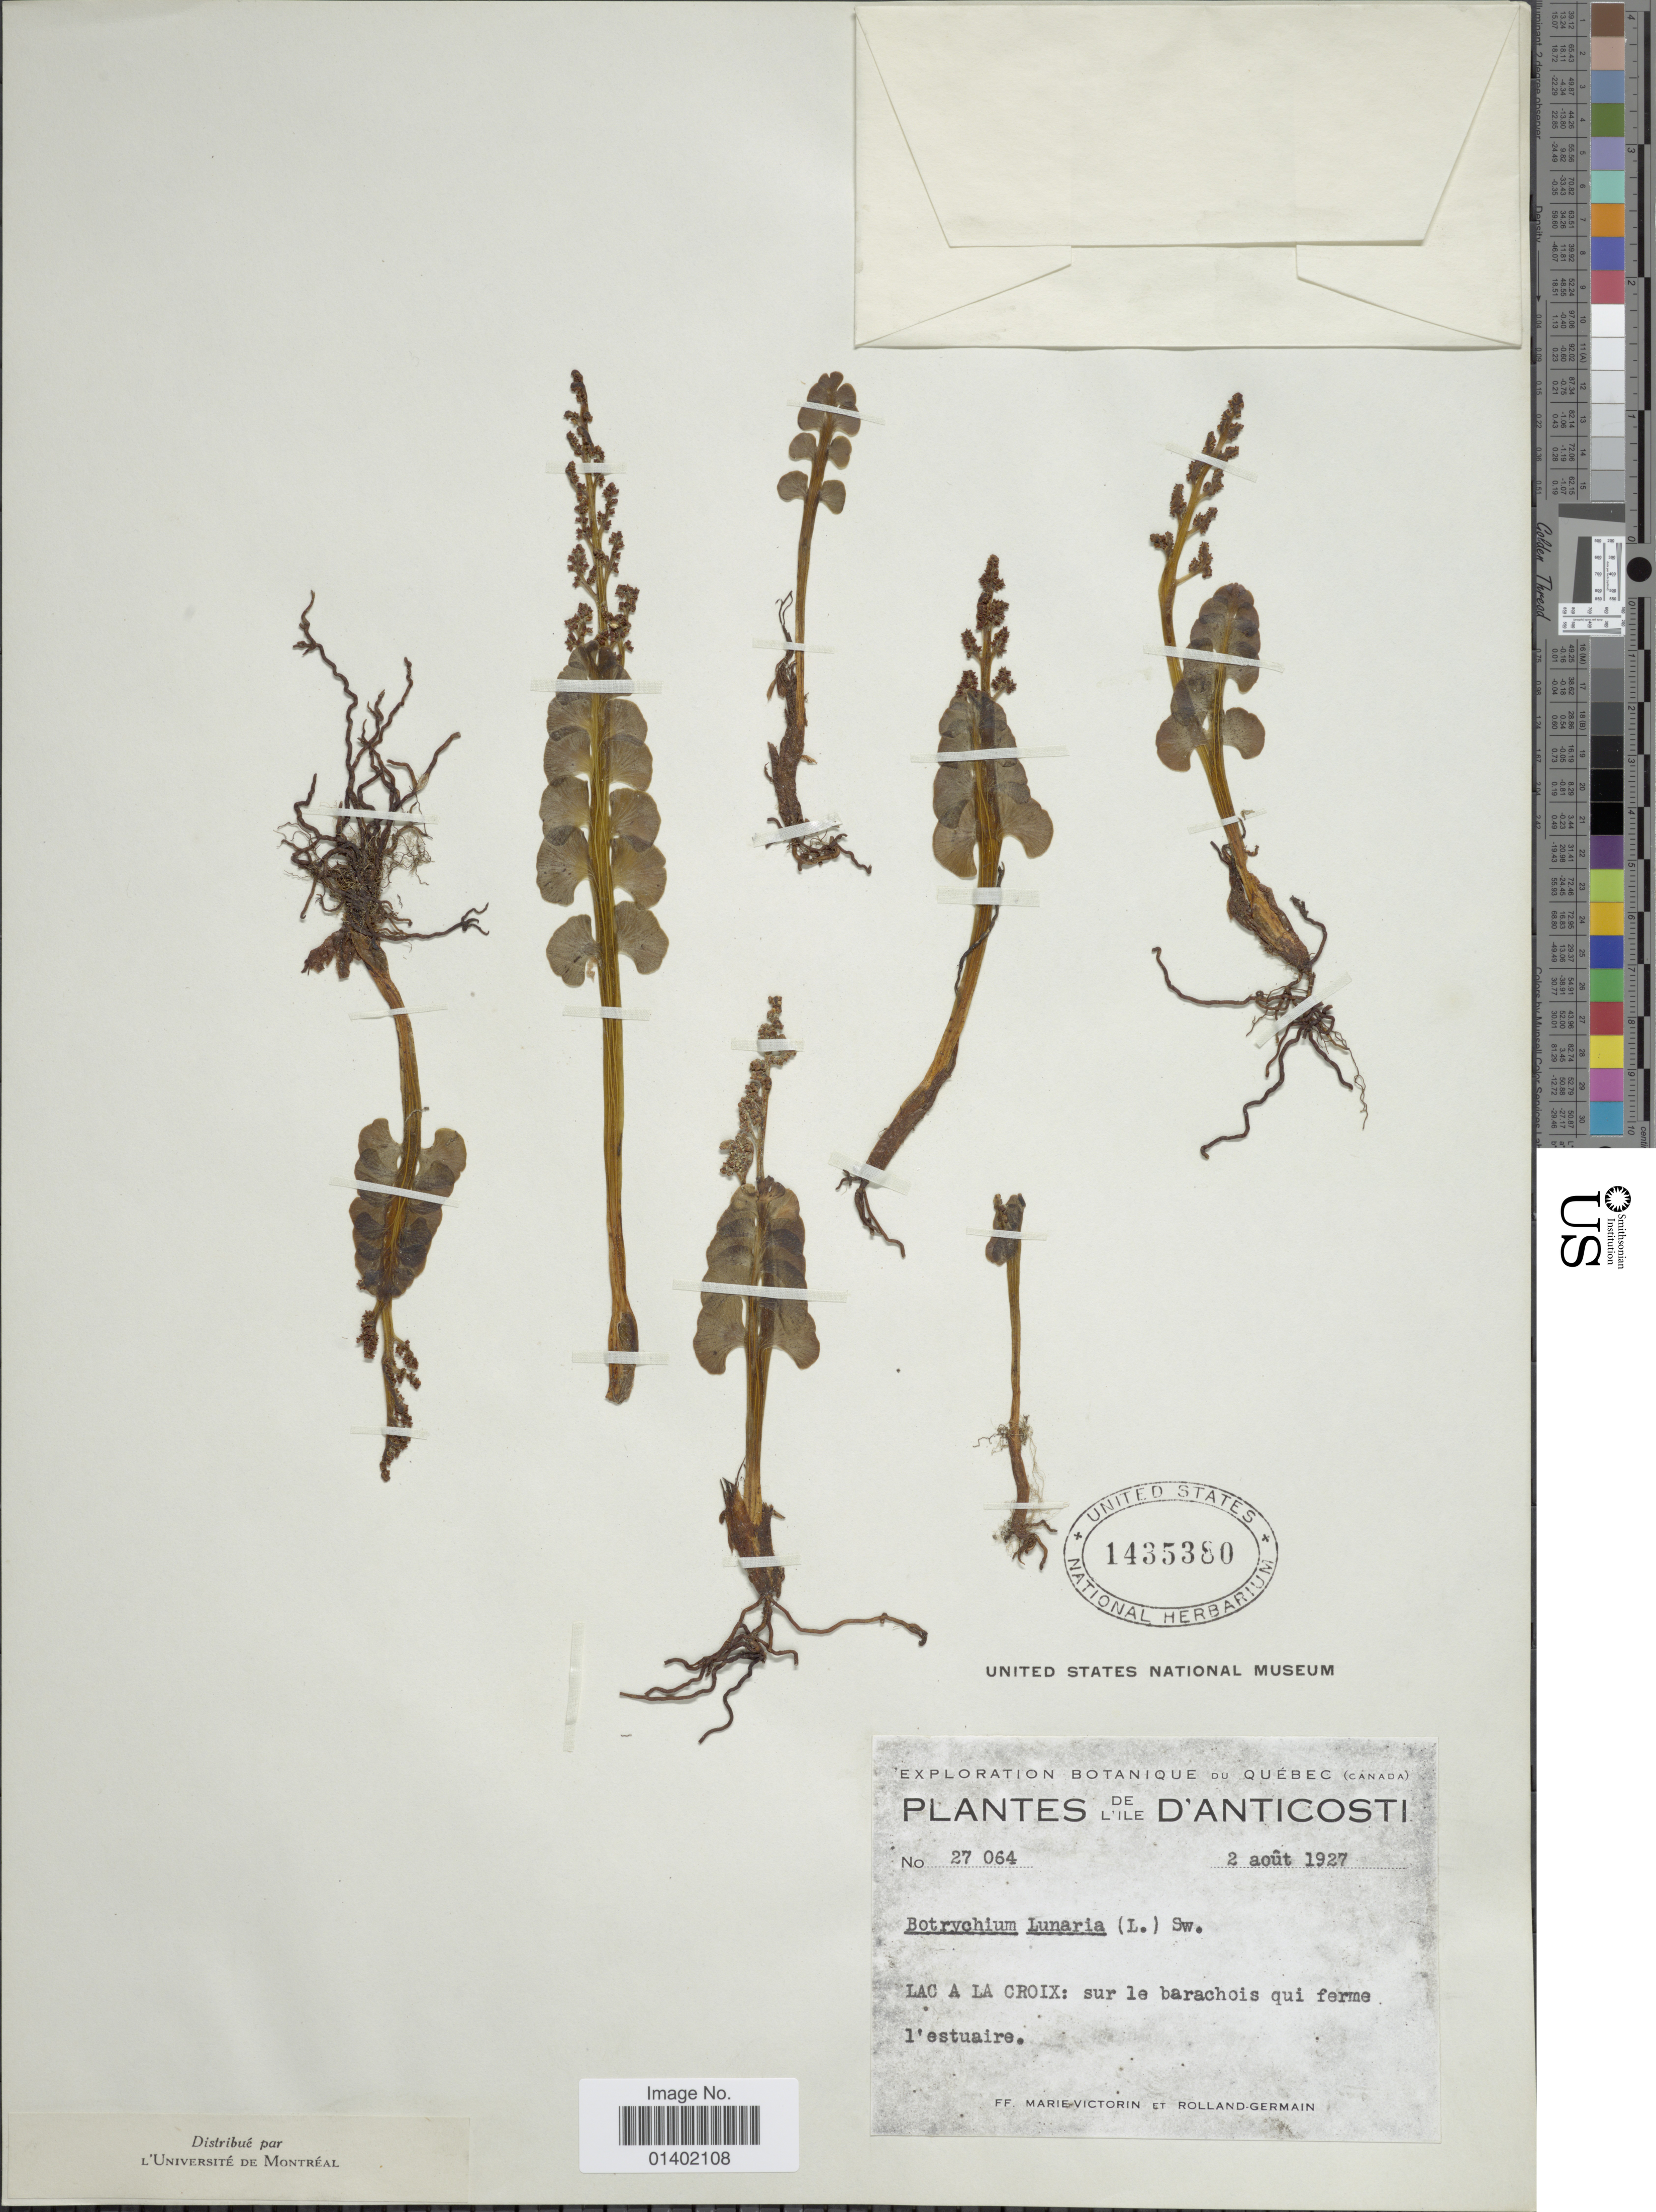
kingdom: Plantae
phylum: Tracheophyta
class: Polypodiopsida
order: Ophioglossales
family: Ophioglossaceae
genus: Botrychium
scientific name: Botrychium lunaria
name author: (L.) Sw.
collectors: M. Victorin & R. Germain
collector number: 27064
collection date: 1927-08-02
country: Canada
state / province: Quebec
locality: D'anticosti, Lac A La Croix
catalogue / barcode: US 1435380